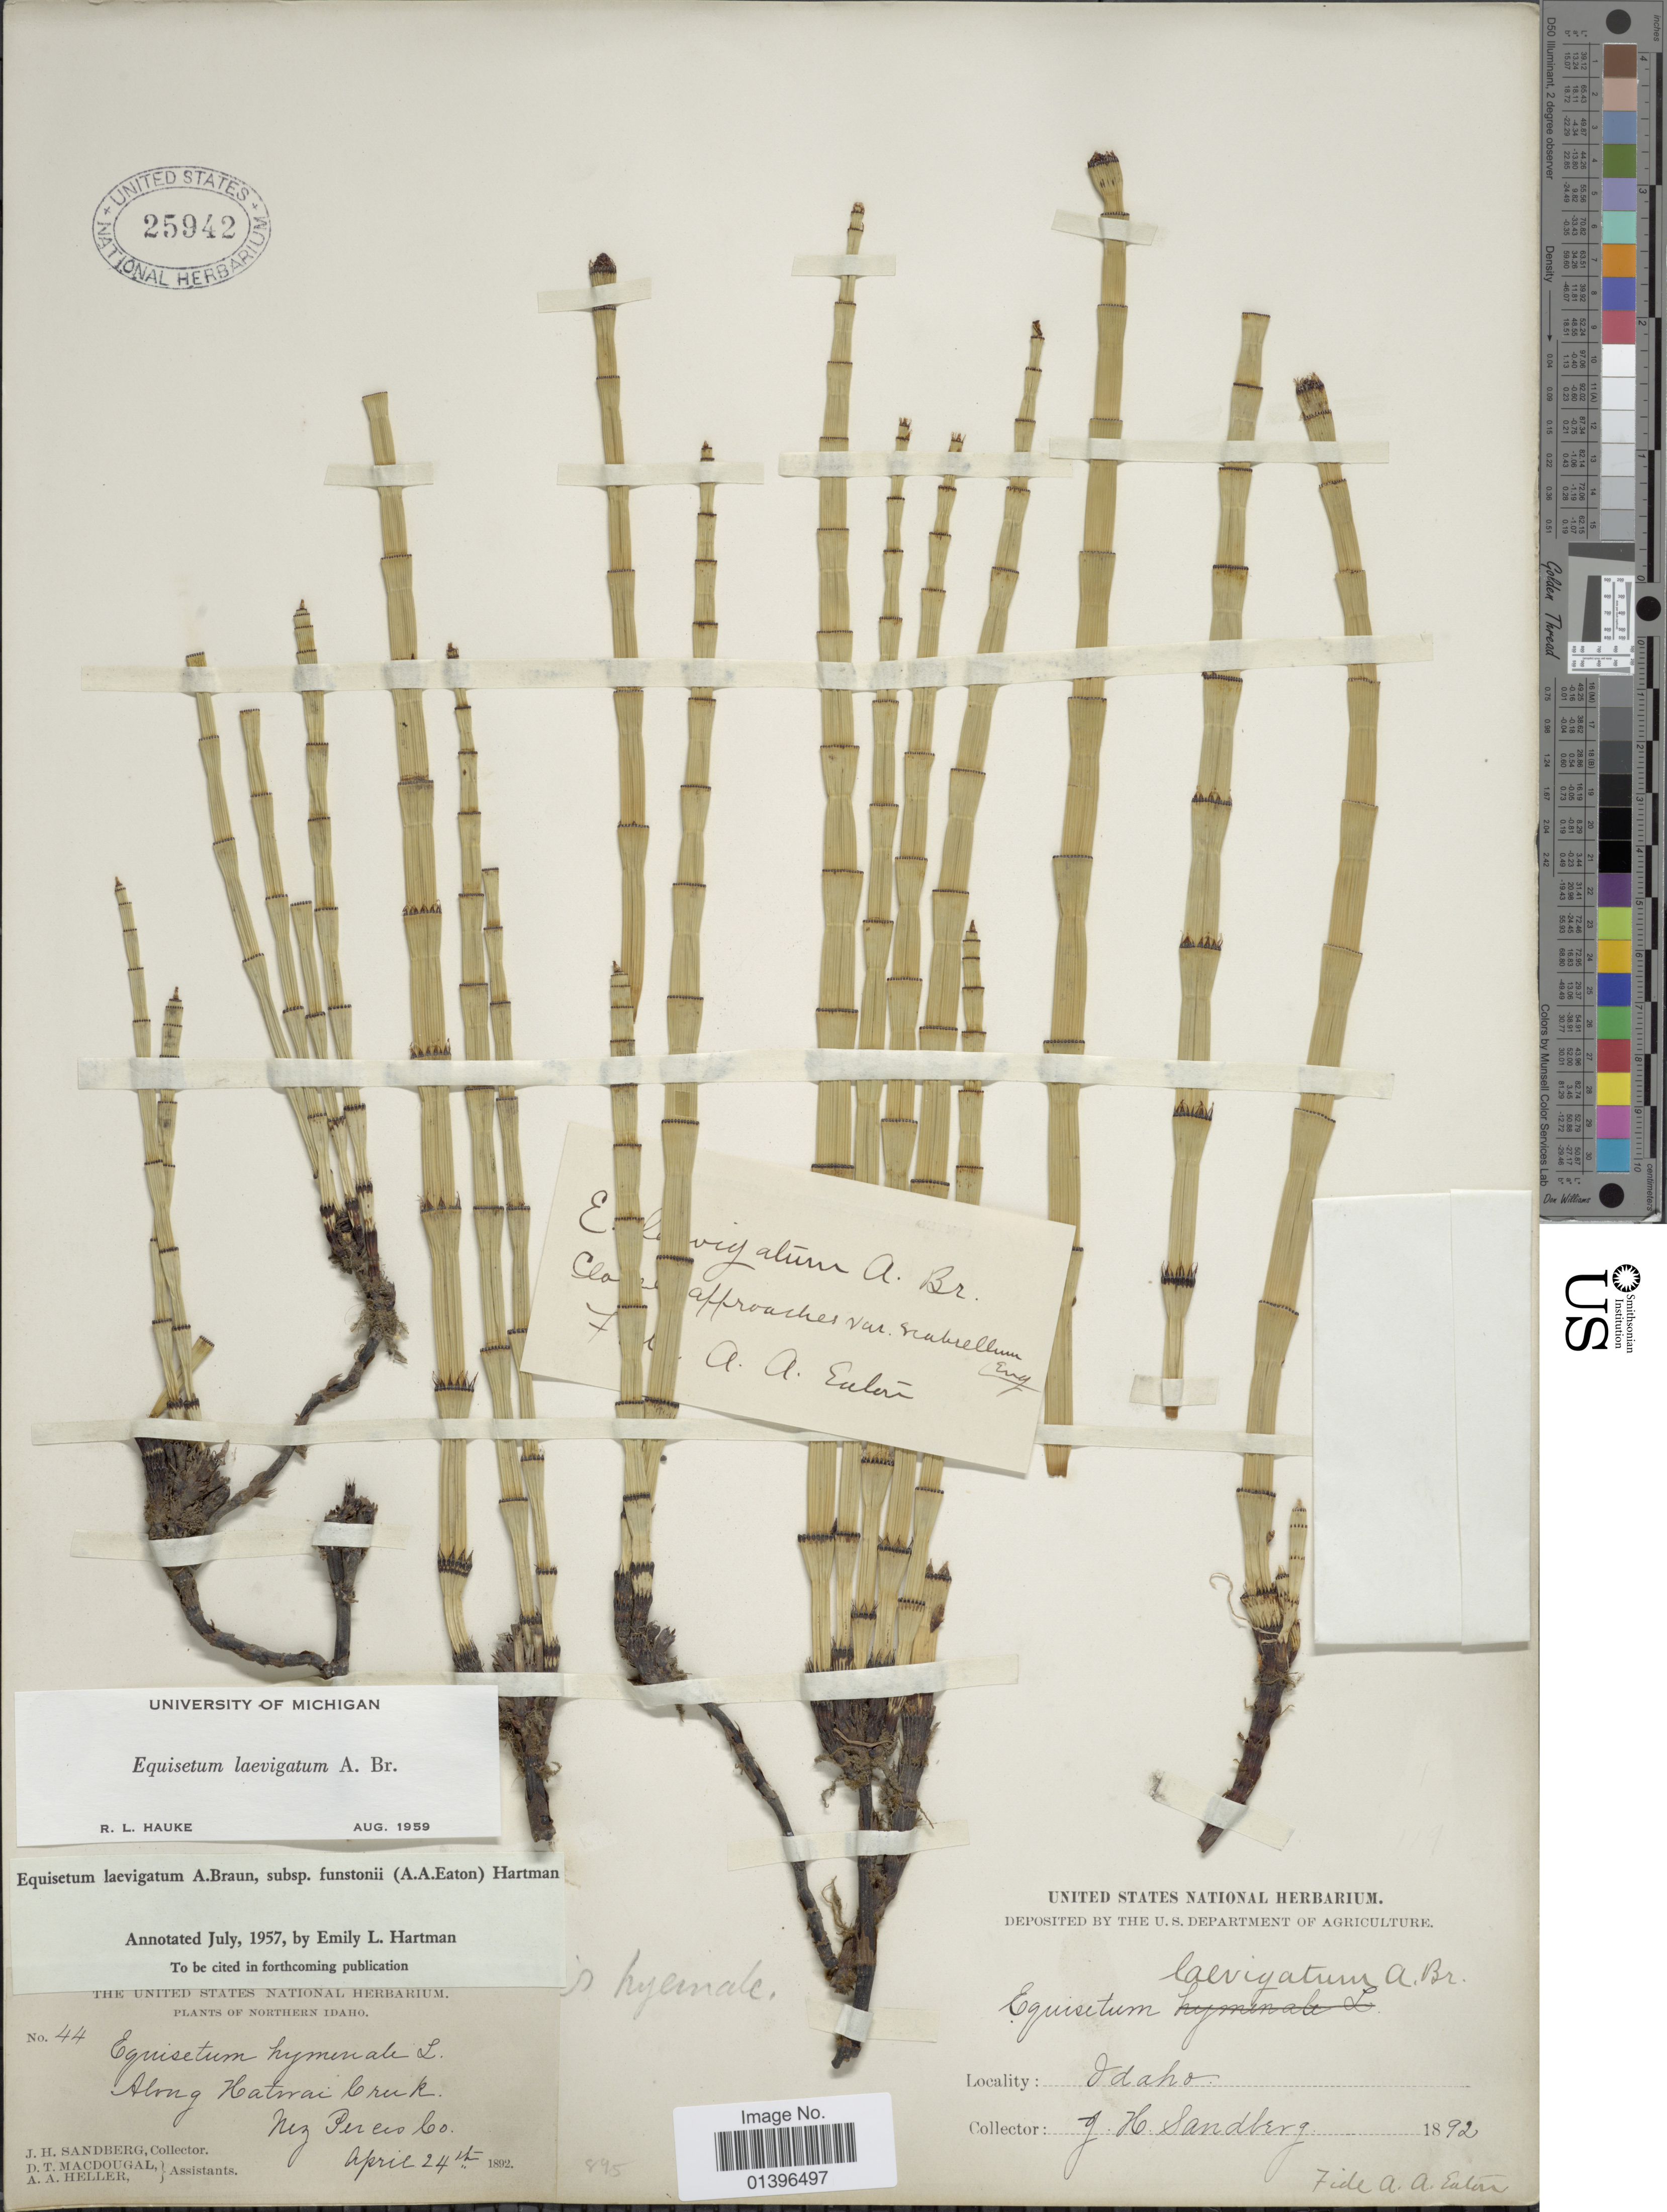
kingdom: Plantae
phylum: Tracheophyta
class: Polypodiopsida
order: Equisetales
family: Equisetaceae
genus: Equisetum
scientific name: Equisetum laevigatum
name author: A. Braun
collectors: J. H. Sandberg, D. T. MacDougal & A. A. Heller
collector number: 44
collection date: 1892-04-24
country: United States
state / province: Idaho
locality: Northern Idaho. Along Hatwai Creek, Nez Perces Co.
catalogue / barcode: US 25942